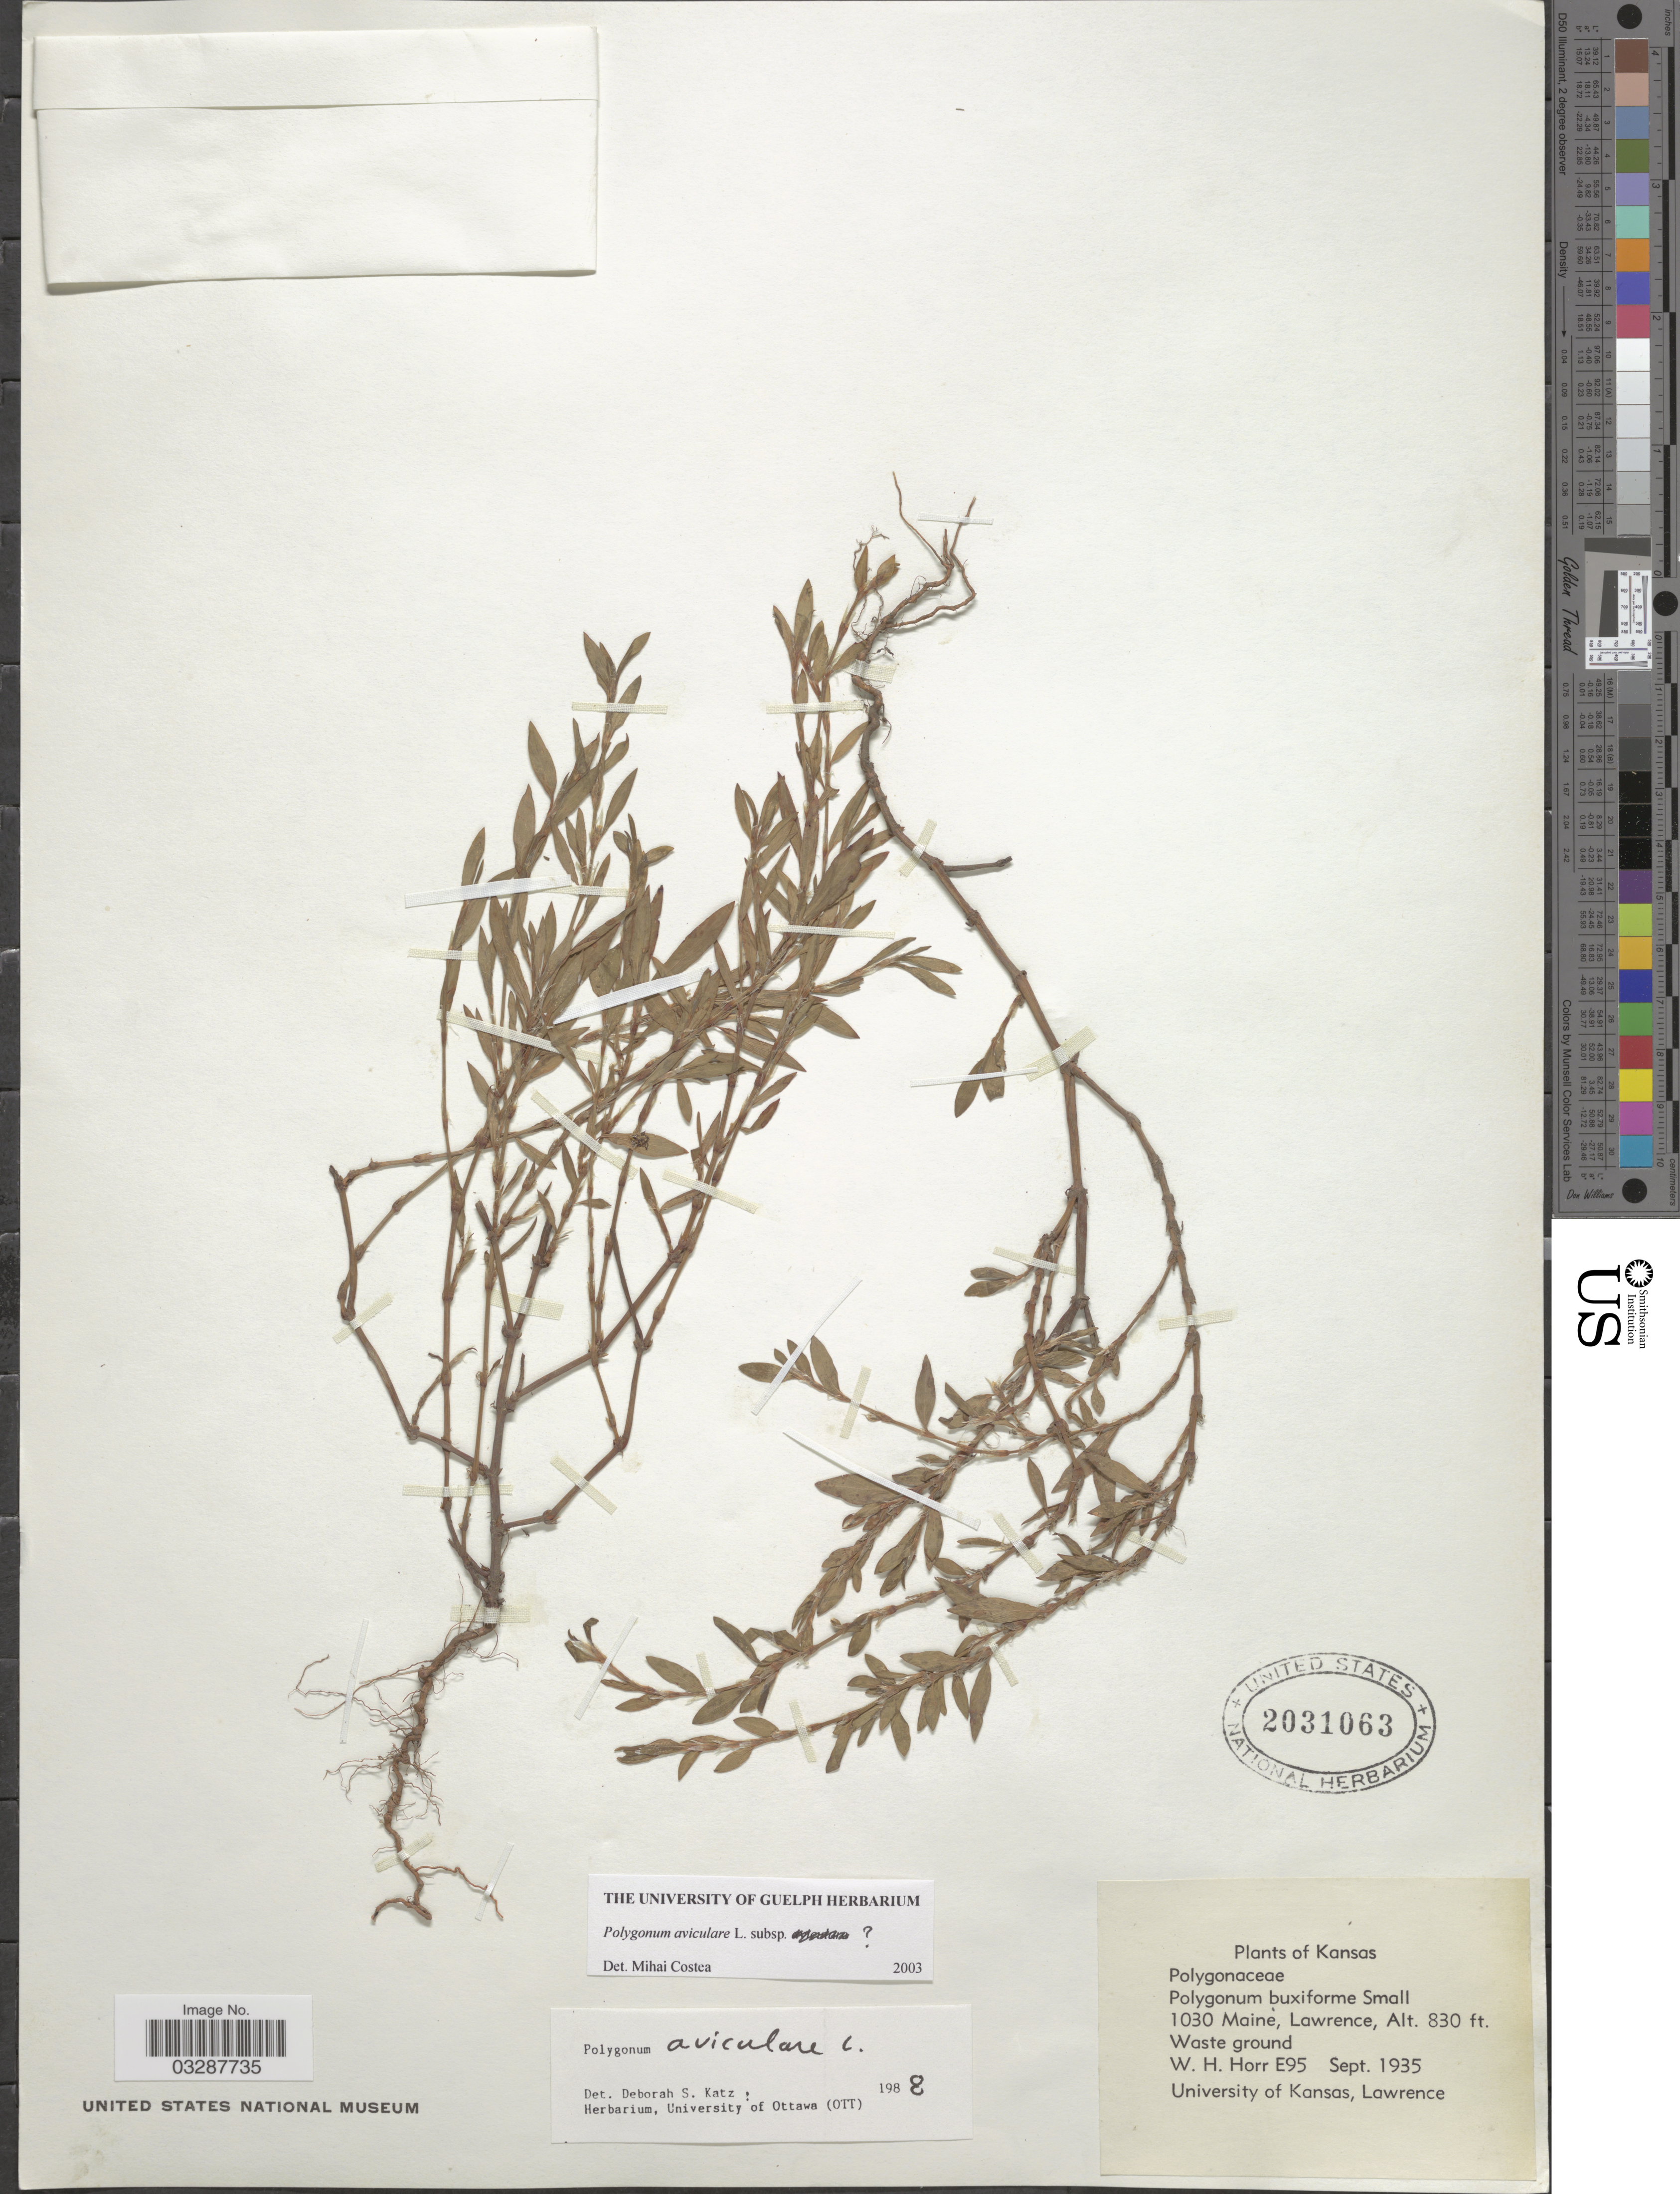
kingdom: Plantae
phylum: Tracheophyta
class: Magnoliopsida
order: Caryophyllales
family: Polygonaceae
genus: Polygonum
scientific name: Polygonum aviculare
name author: L.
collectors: W. H. Horr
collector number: E95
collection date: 1935-09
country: United States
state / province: Kansas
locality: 1030 Maine, Lawrence.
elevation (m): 253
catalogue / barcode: US 2031063